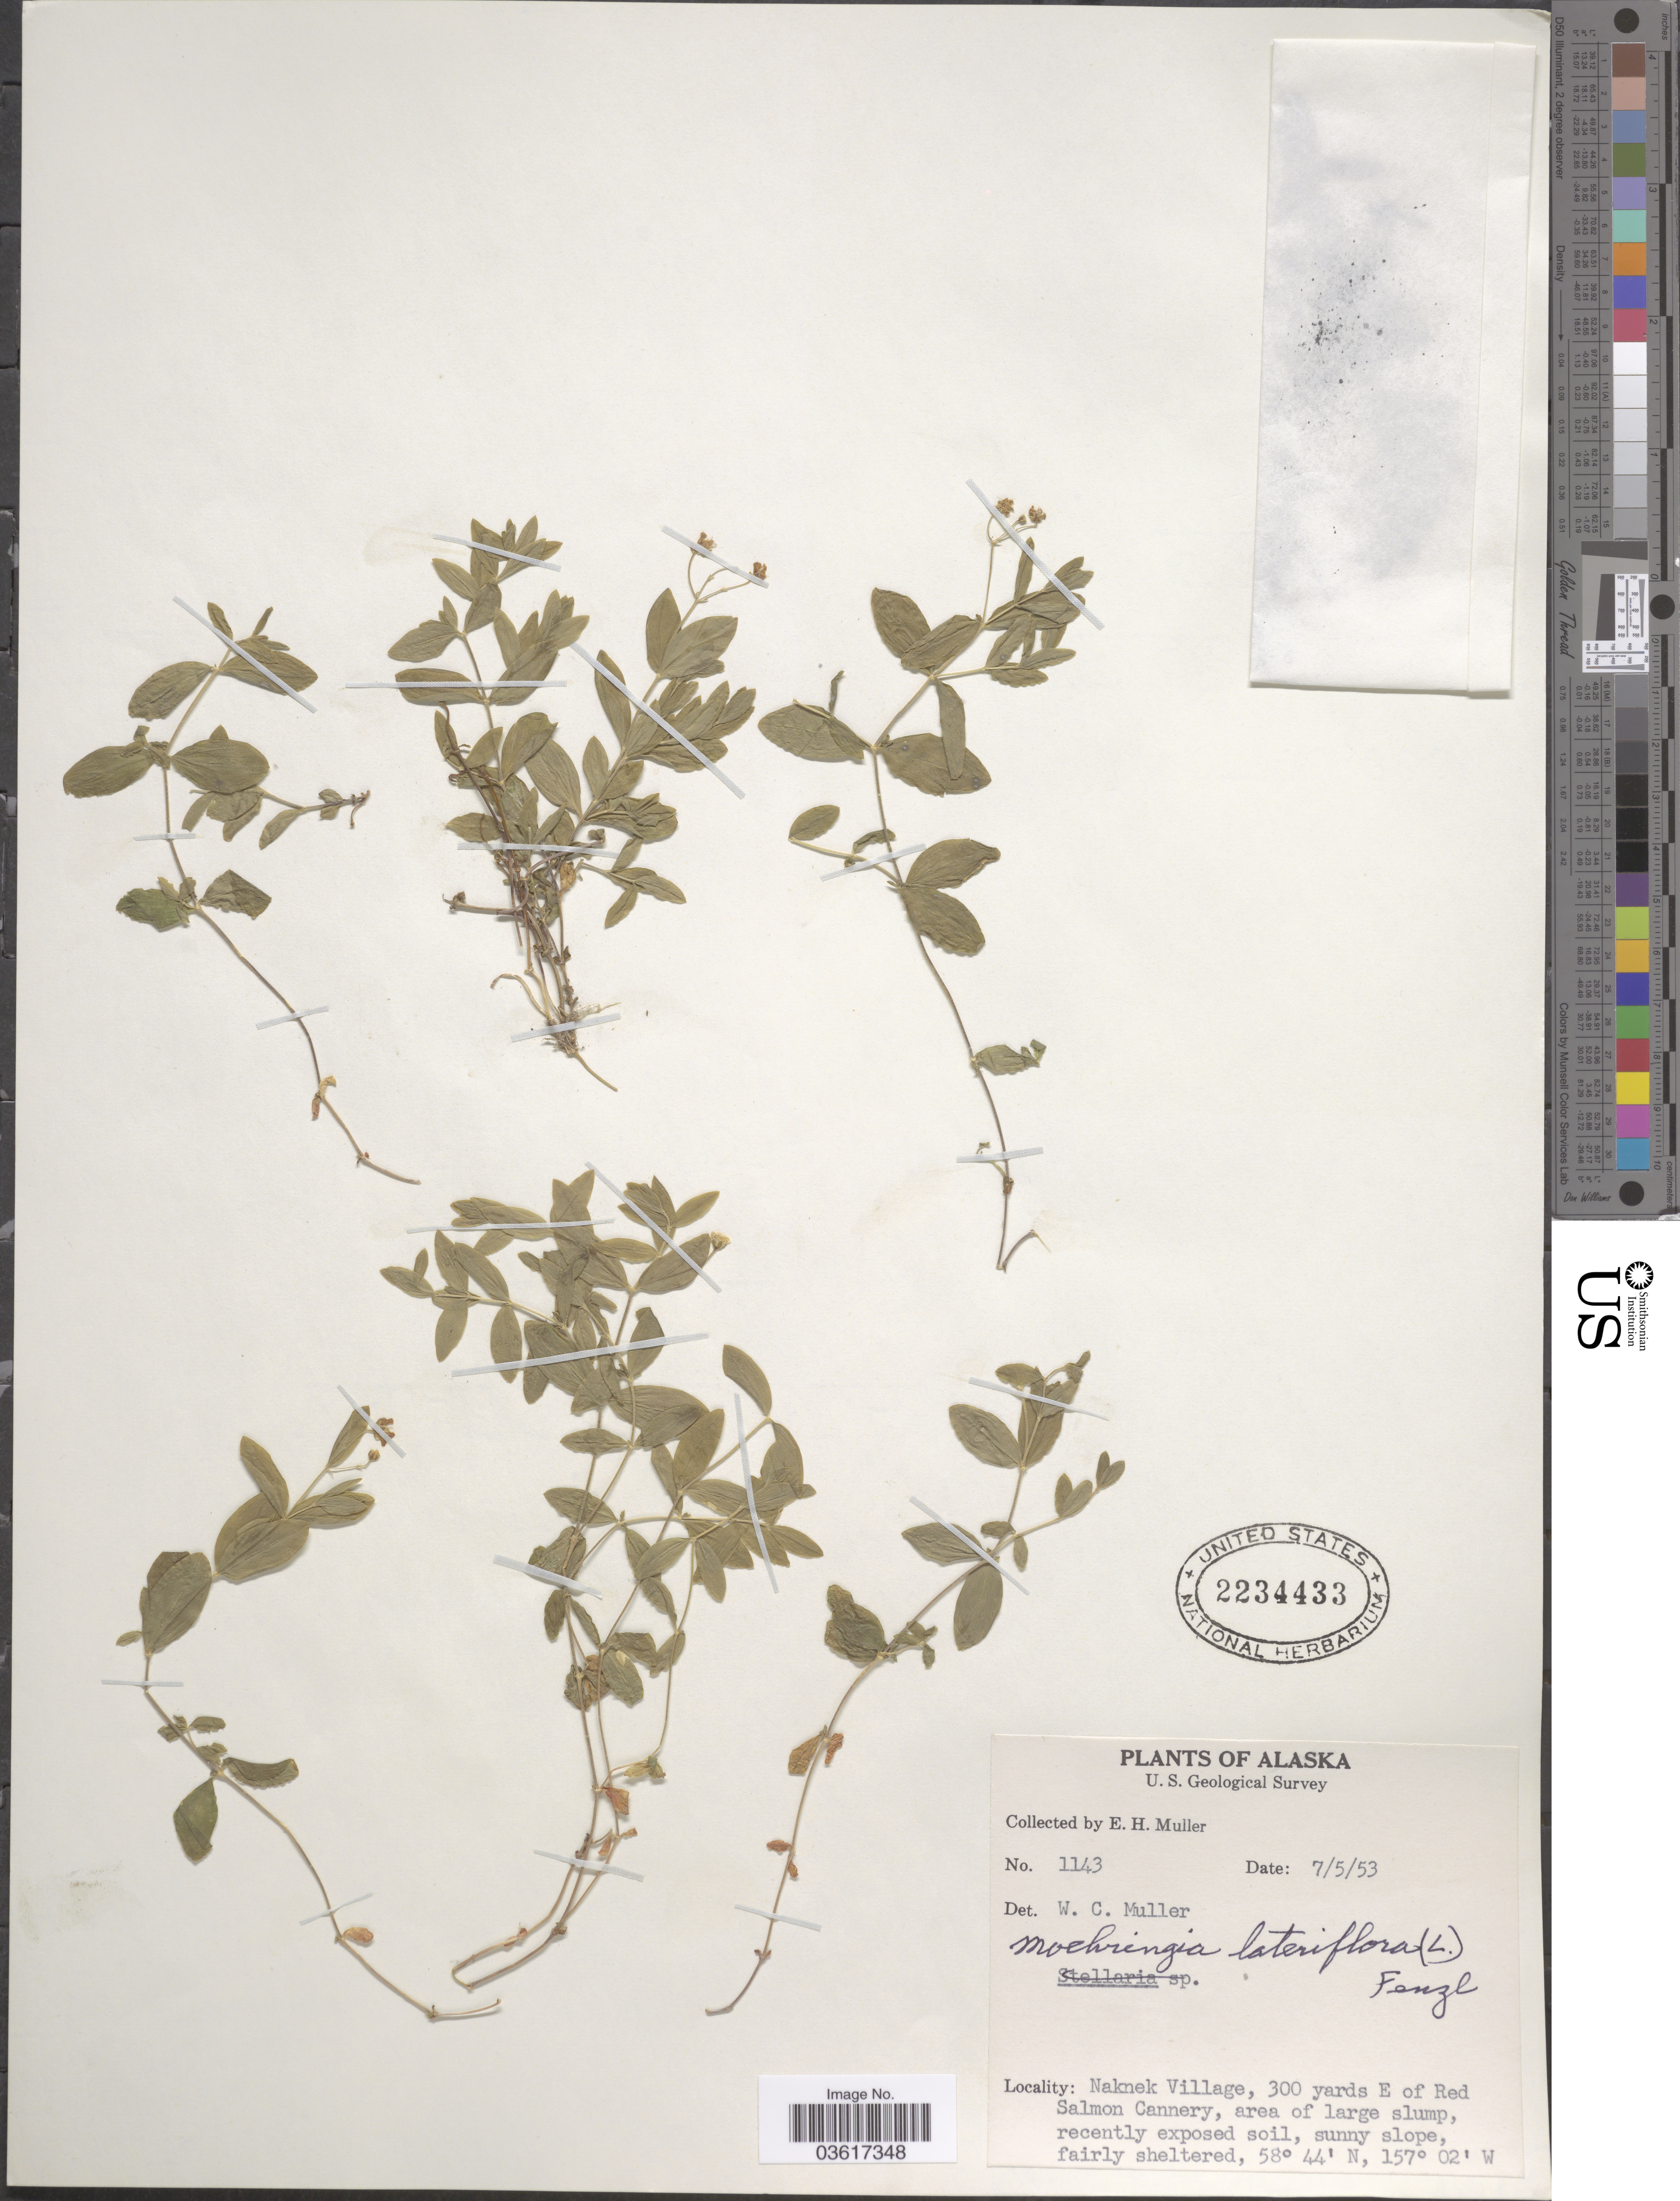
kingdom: Plantae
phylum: Tracheophyta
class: Magnoliopsida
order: Caryophyllales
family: Caryophyllaceae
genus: Moehringia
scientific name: Moehringia lateriflora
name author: (L.) Fenzl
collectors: E. H. Muller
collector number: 1143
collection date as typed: Transcribed d/m/y: 5/7/53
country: United States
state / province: Alaska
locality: Naknek Village, 300 yards E of Red Salmon Cannery, area of large slump.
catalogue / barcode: US 2234433